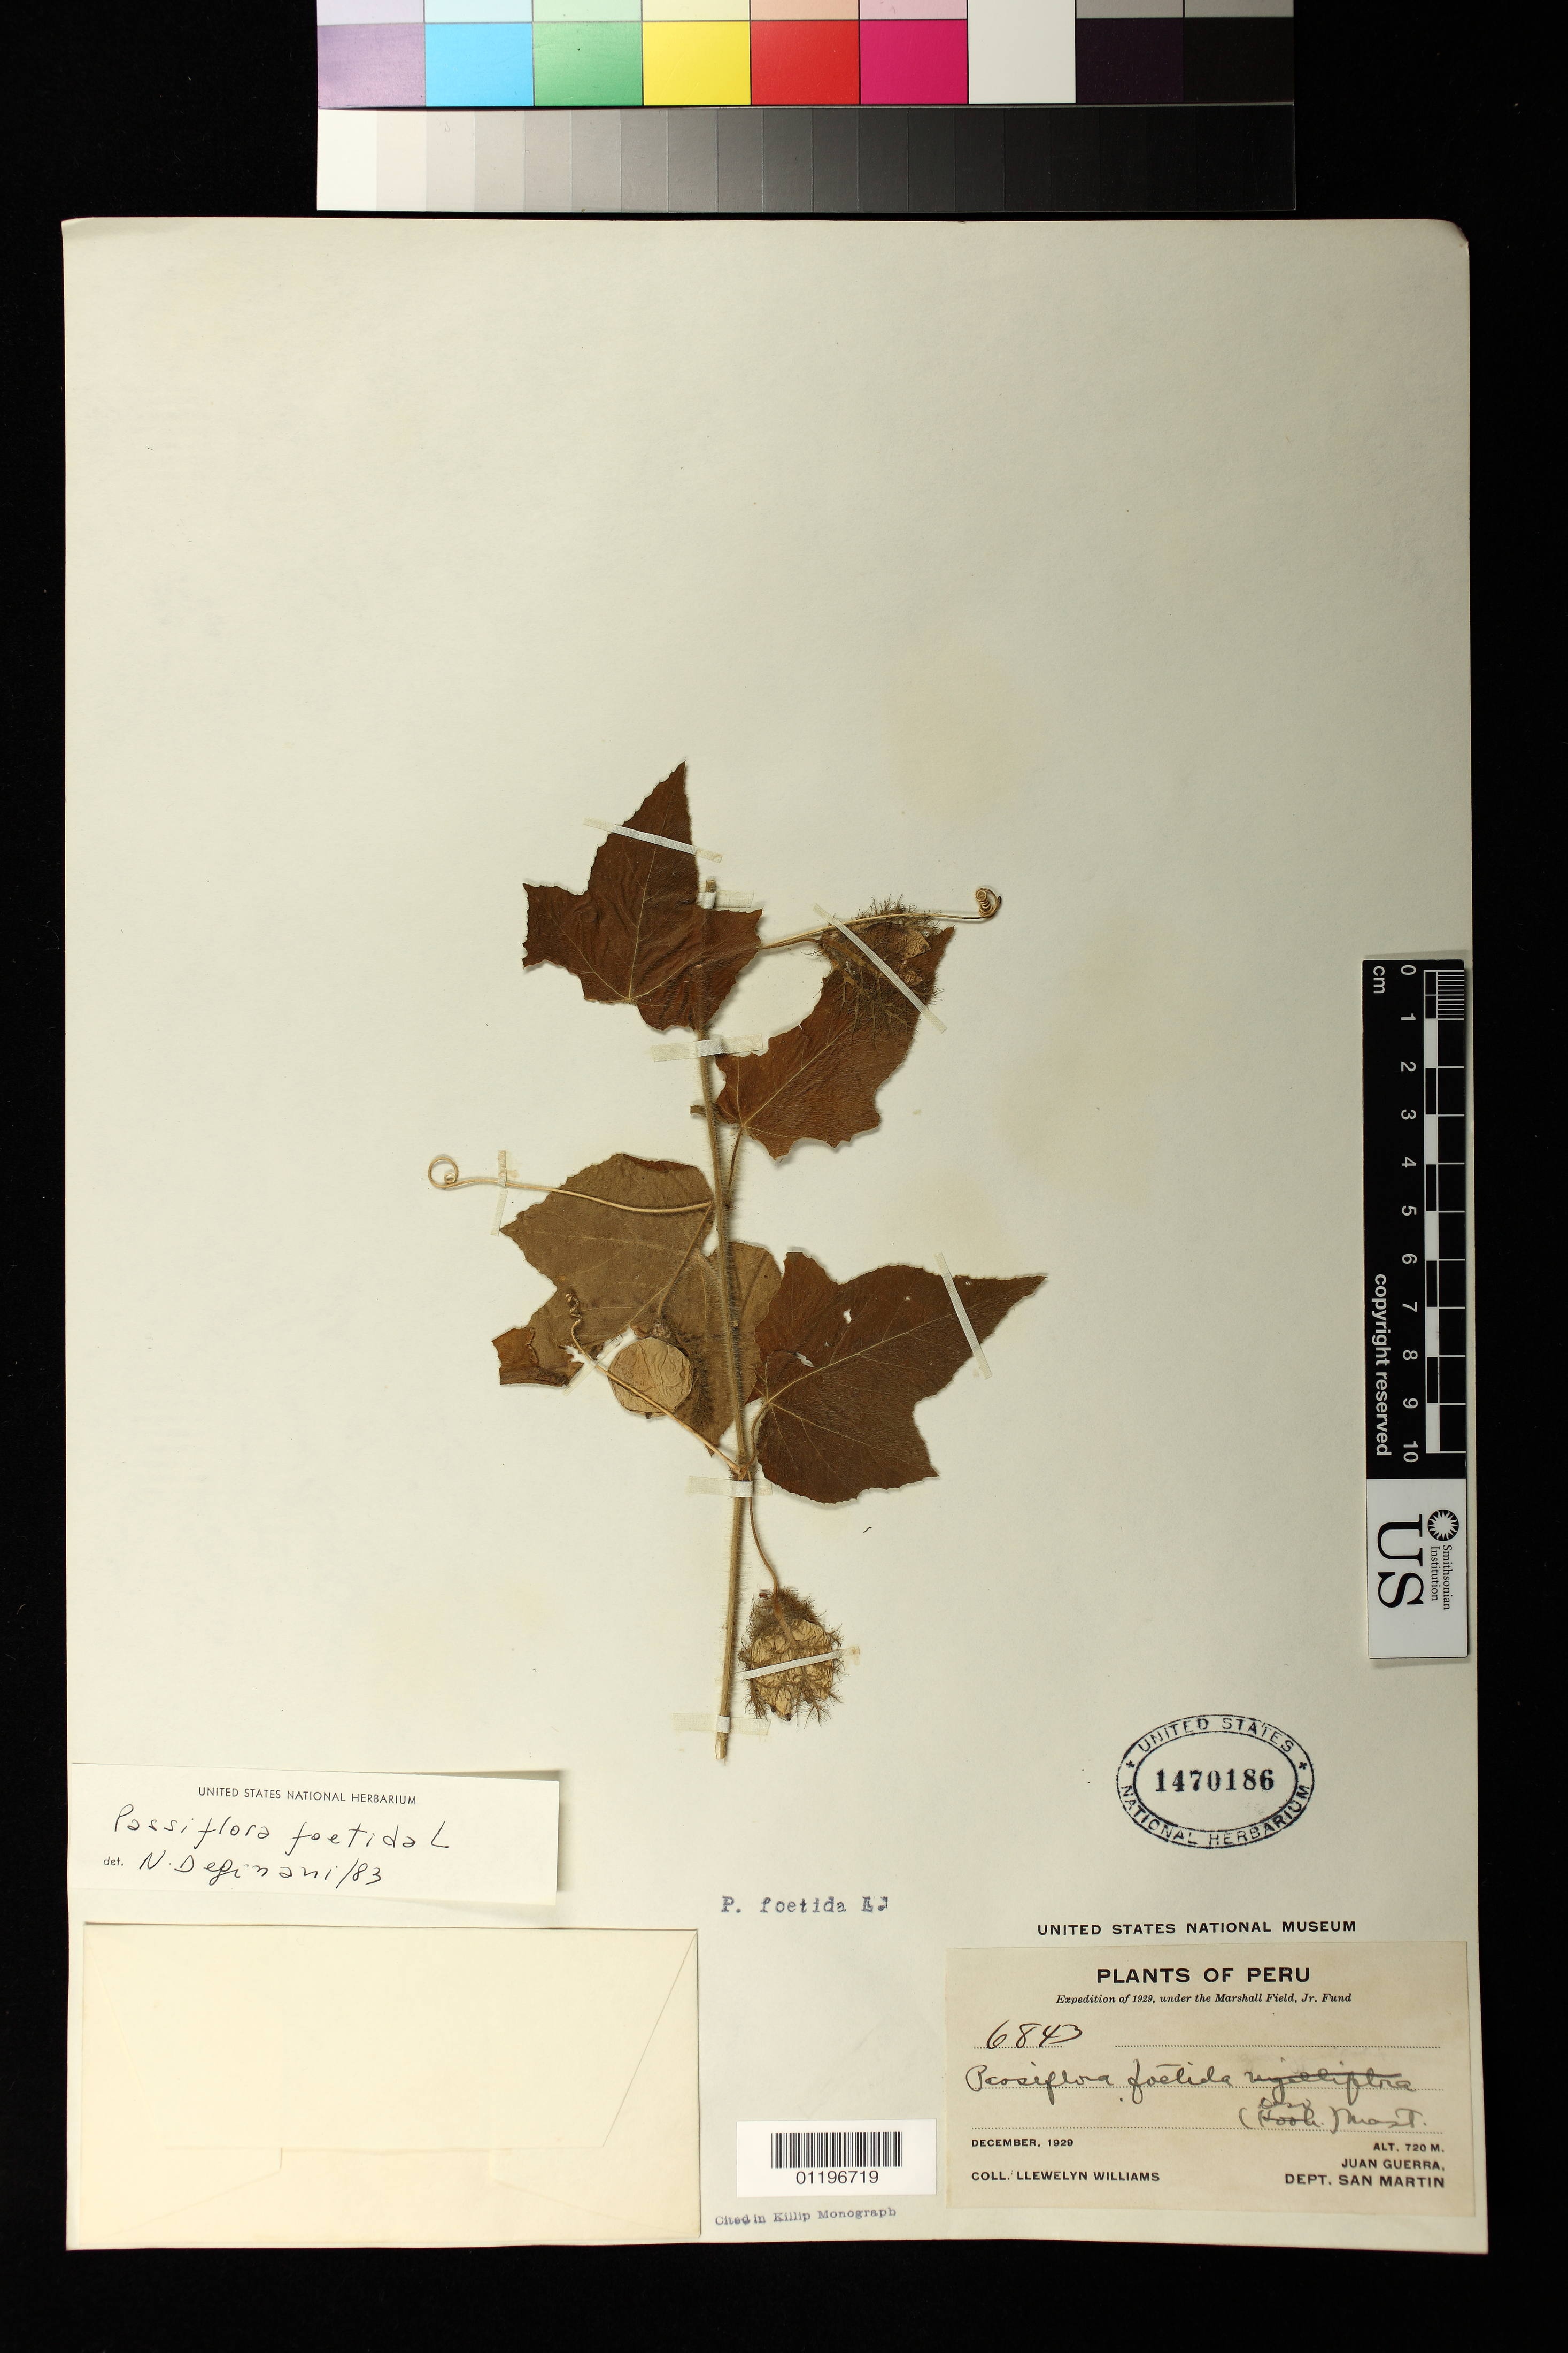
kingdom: Plantae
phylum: Tracheophyta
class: Magnoliopsida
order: Malpighiales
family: Passifloraceae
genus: Passiflora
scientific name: Passiflora foetida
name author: L.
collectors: Ll. Williams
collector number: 6843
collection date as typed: Dec 1929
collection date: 1929-12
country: Peru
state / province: San Martín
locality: Juan Guerra, Dept. San Martin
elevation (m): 720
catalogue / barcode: US 1470186